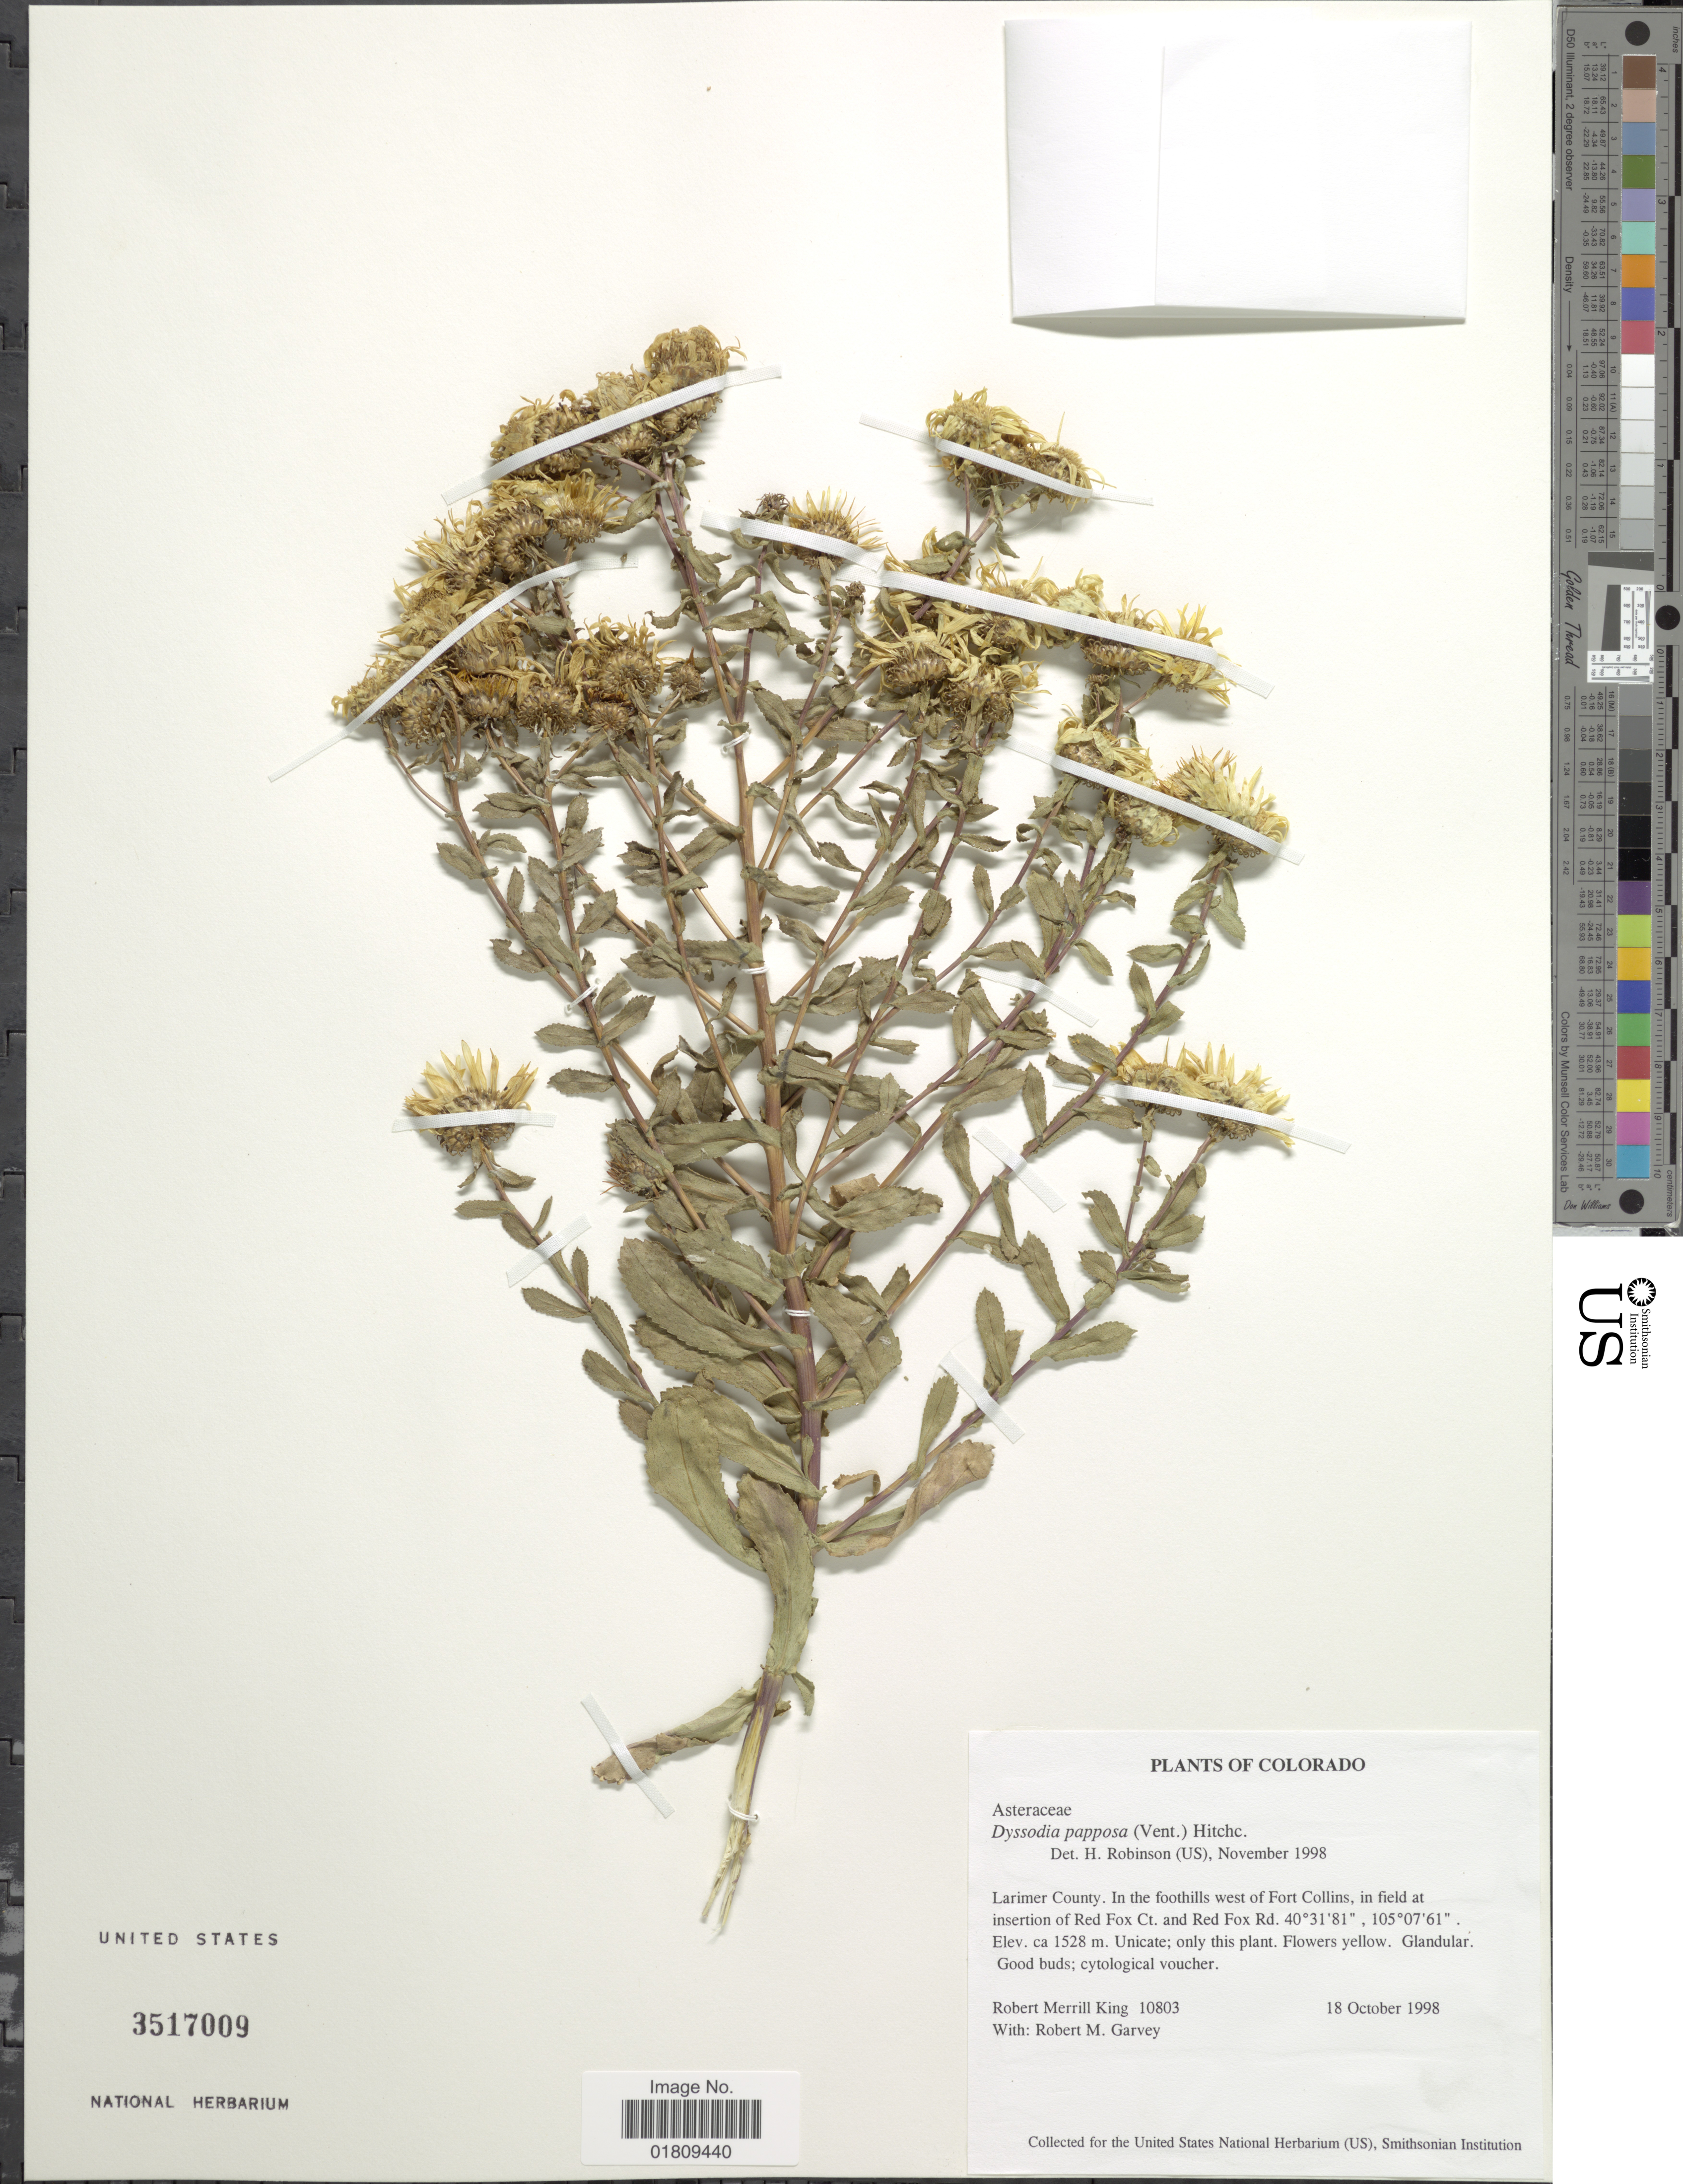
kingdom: Plantae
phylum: Tracheophyta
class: Magnoliopsida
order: Asterales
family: Asteraceae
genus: Dyssodia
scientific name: Dyssodia papposa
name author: (Vent.) Hitchc.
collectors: R. M. King & R. Garvey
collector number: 10803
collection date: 1998-10-18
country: United States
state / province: Colorado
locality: Larimer County, in the foothills west of Fort Collins, in field at insertion of Red Fox Ct. and Red Fox Rd.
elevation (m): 1528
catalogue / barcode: US 3517009